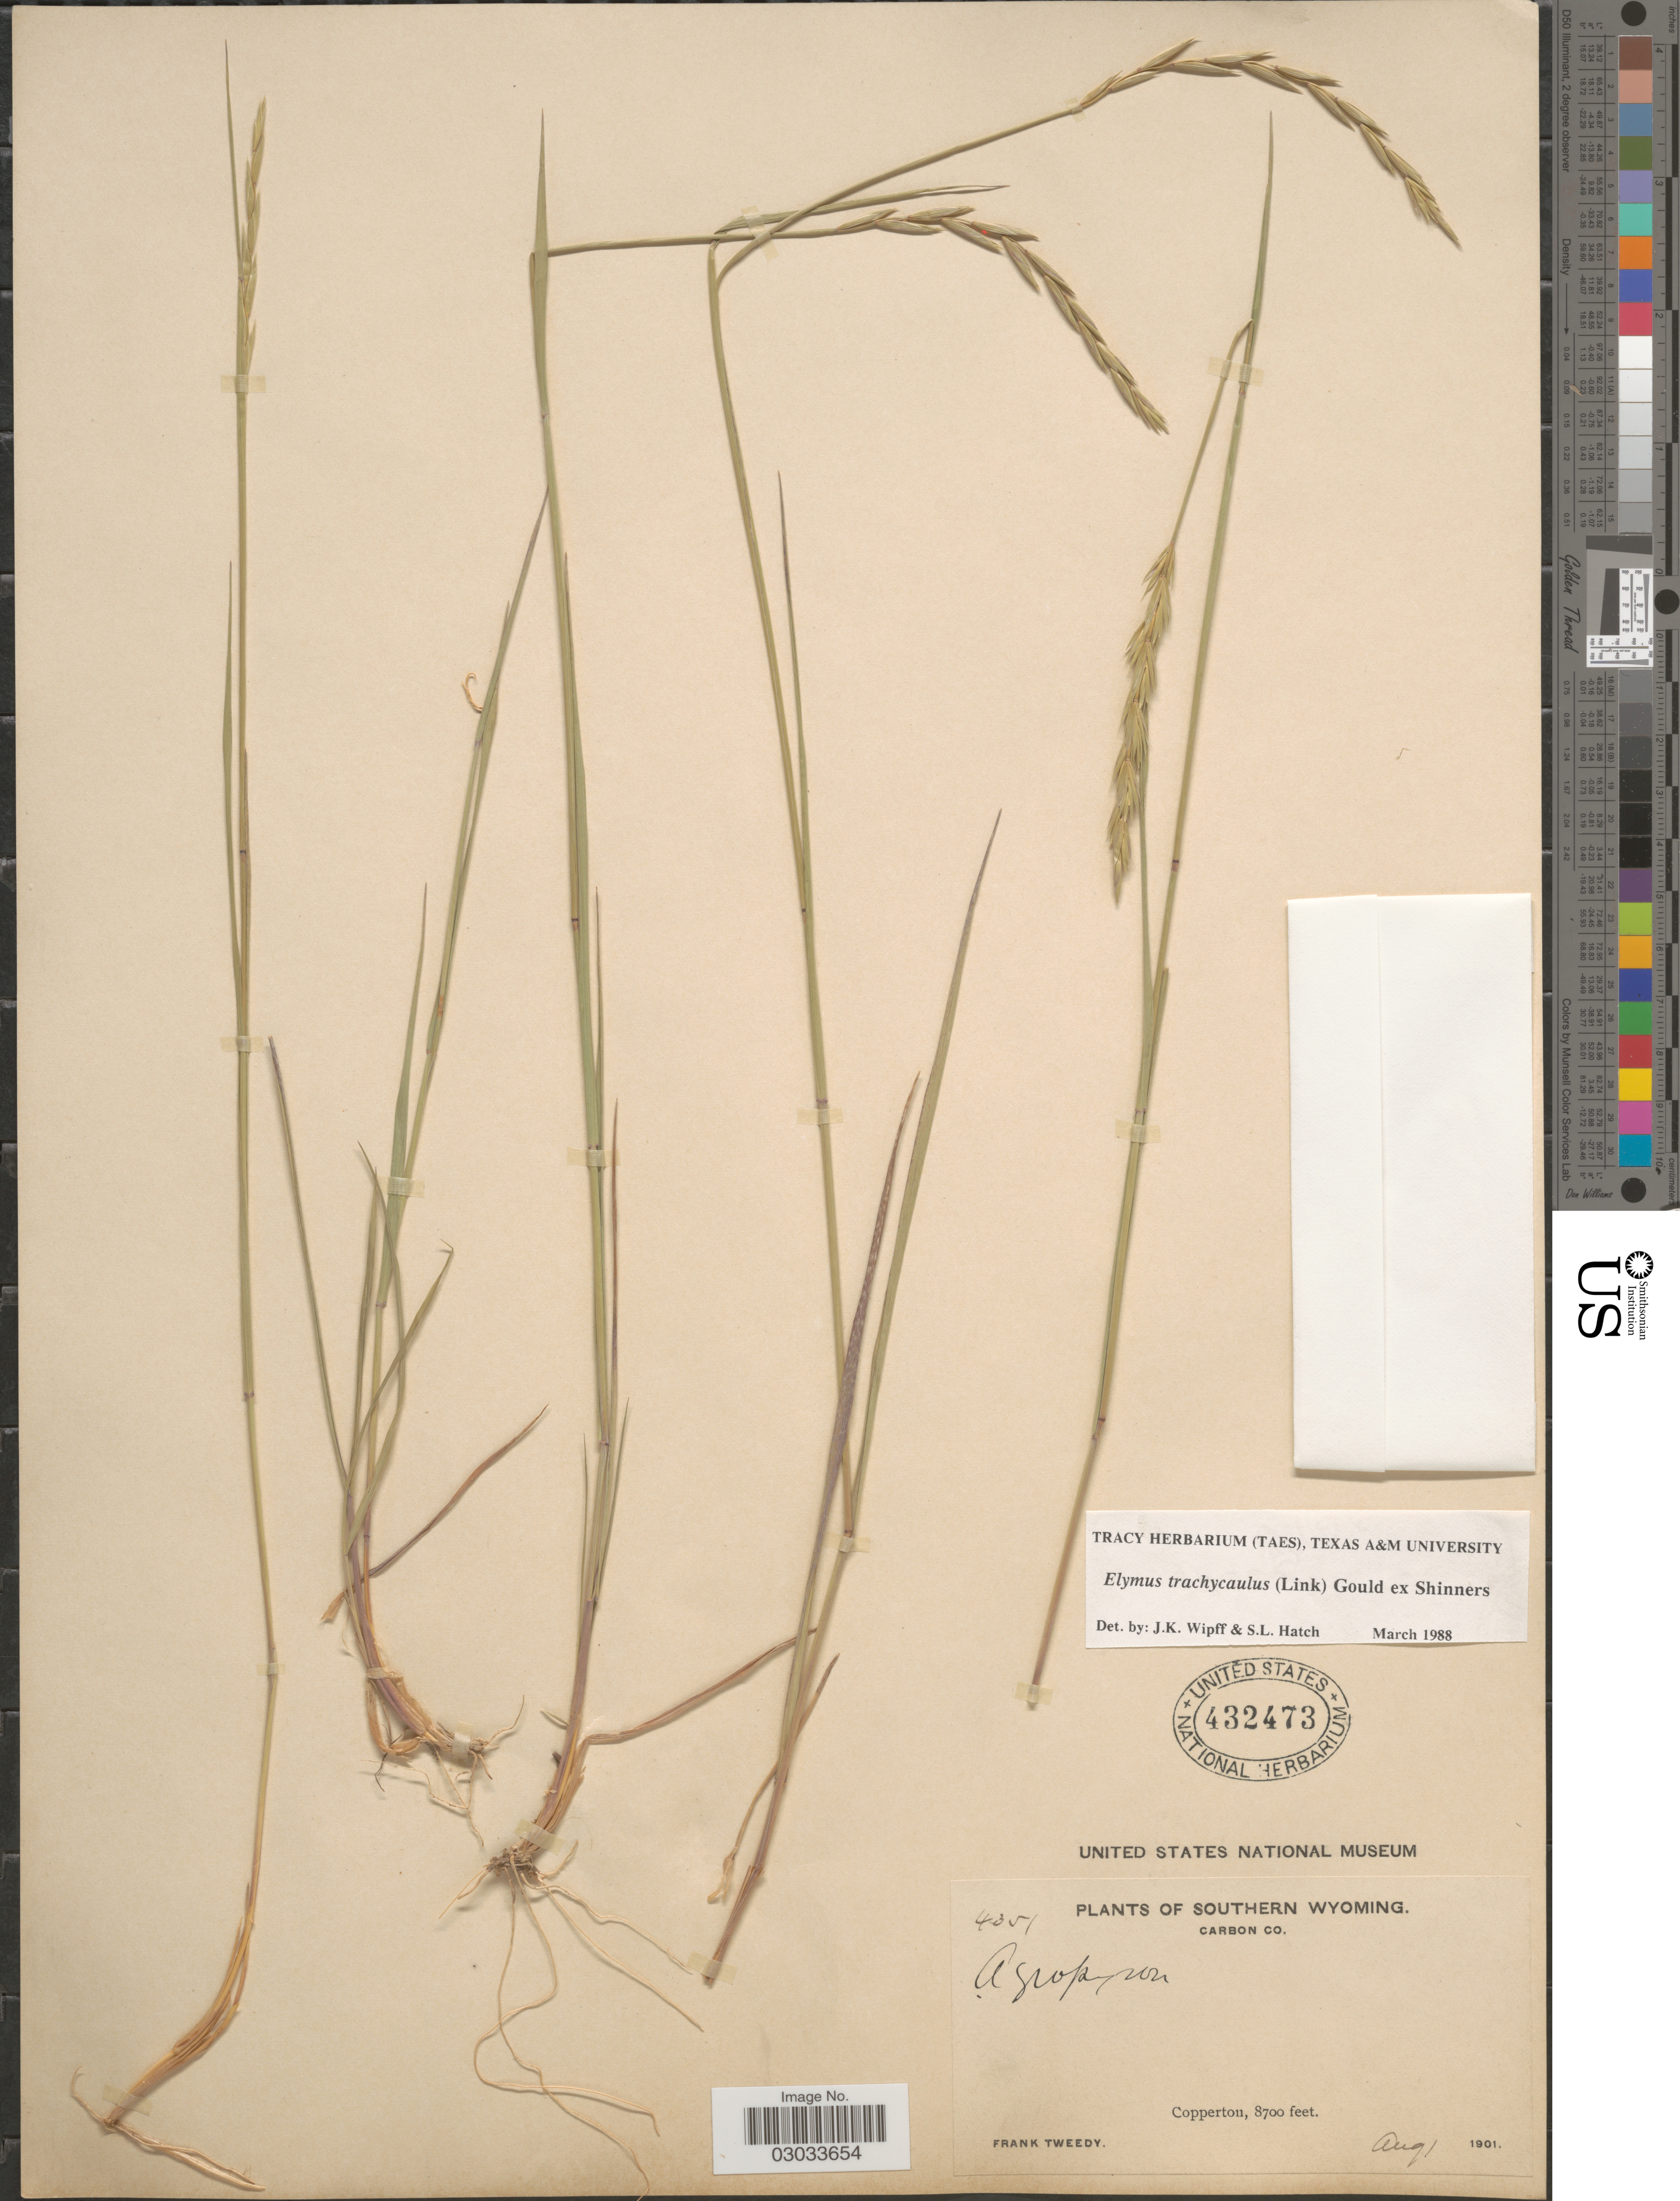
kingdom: Plantae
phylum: Tracheophyta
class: Liliopsida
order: Poales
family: Poaceae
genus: Elymus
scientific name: Elymus trachycaulus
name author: (Link) Gould ex Shinners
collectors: F. Tweedy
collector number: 4351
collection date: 1901-08-01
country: United States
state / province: Wyoming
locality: Southern Wyoming. Carbon Co. Copperton.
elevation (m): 2652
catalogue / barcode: US 432473